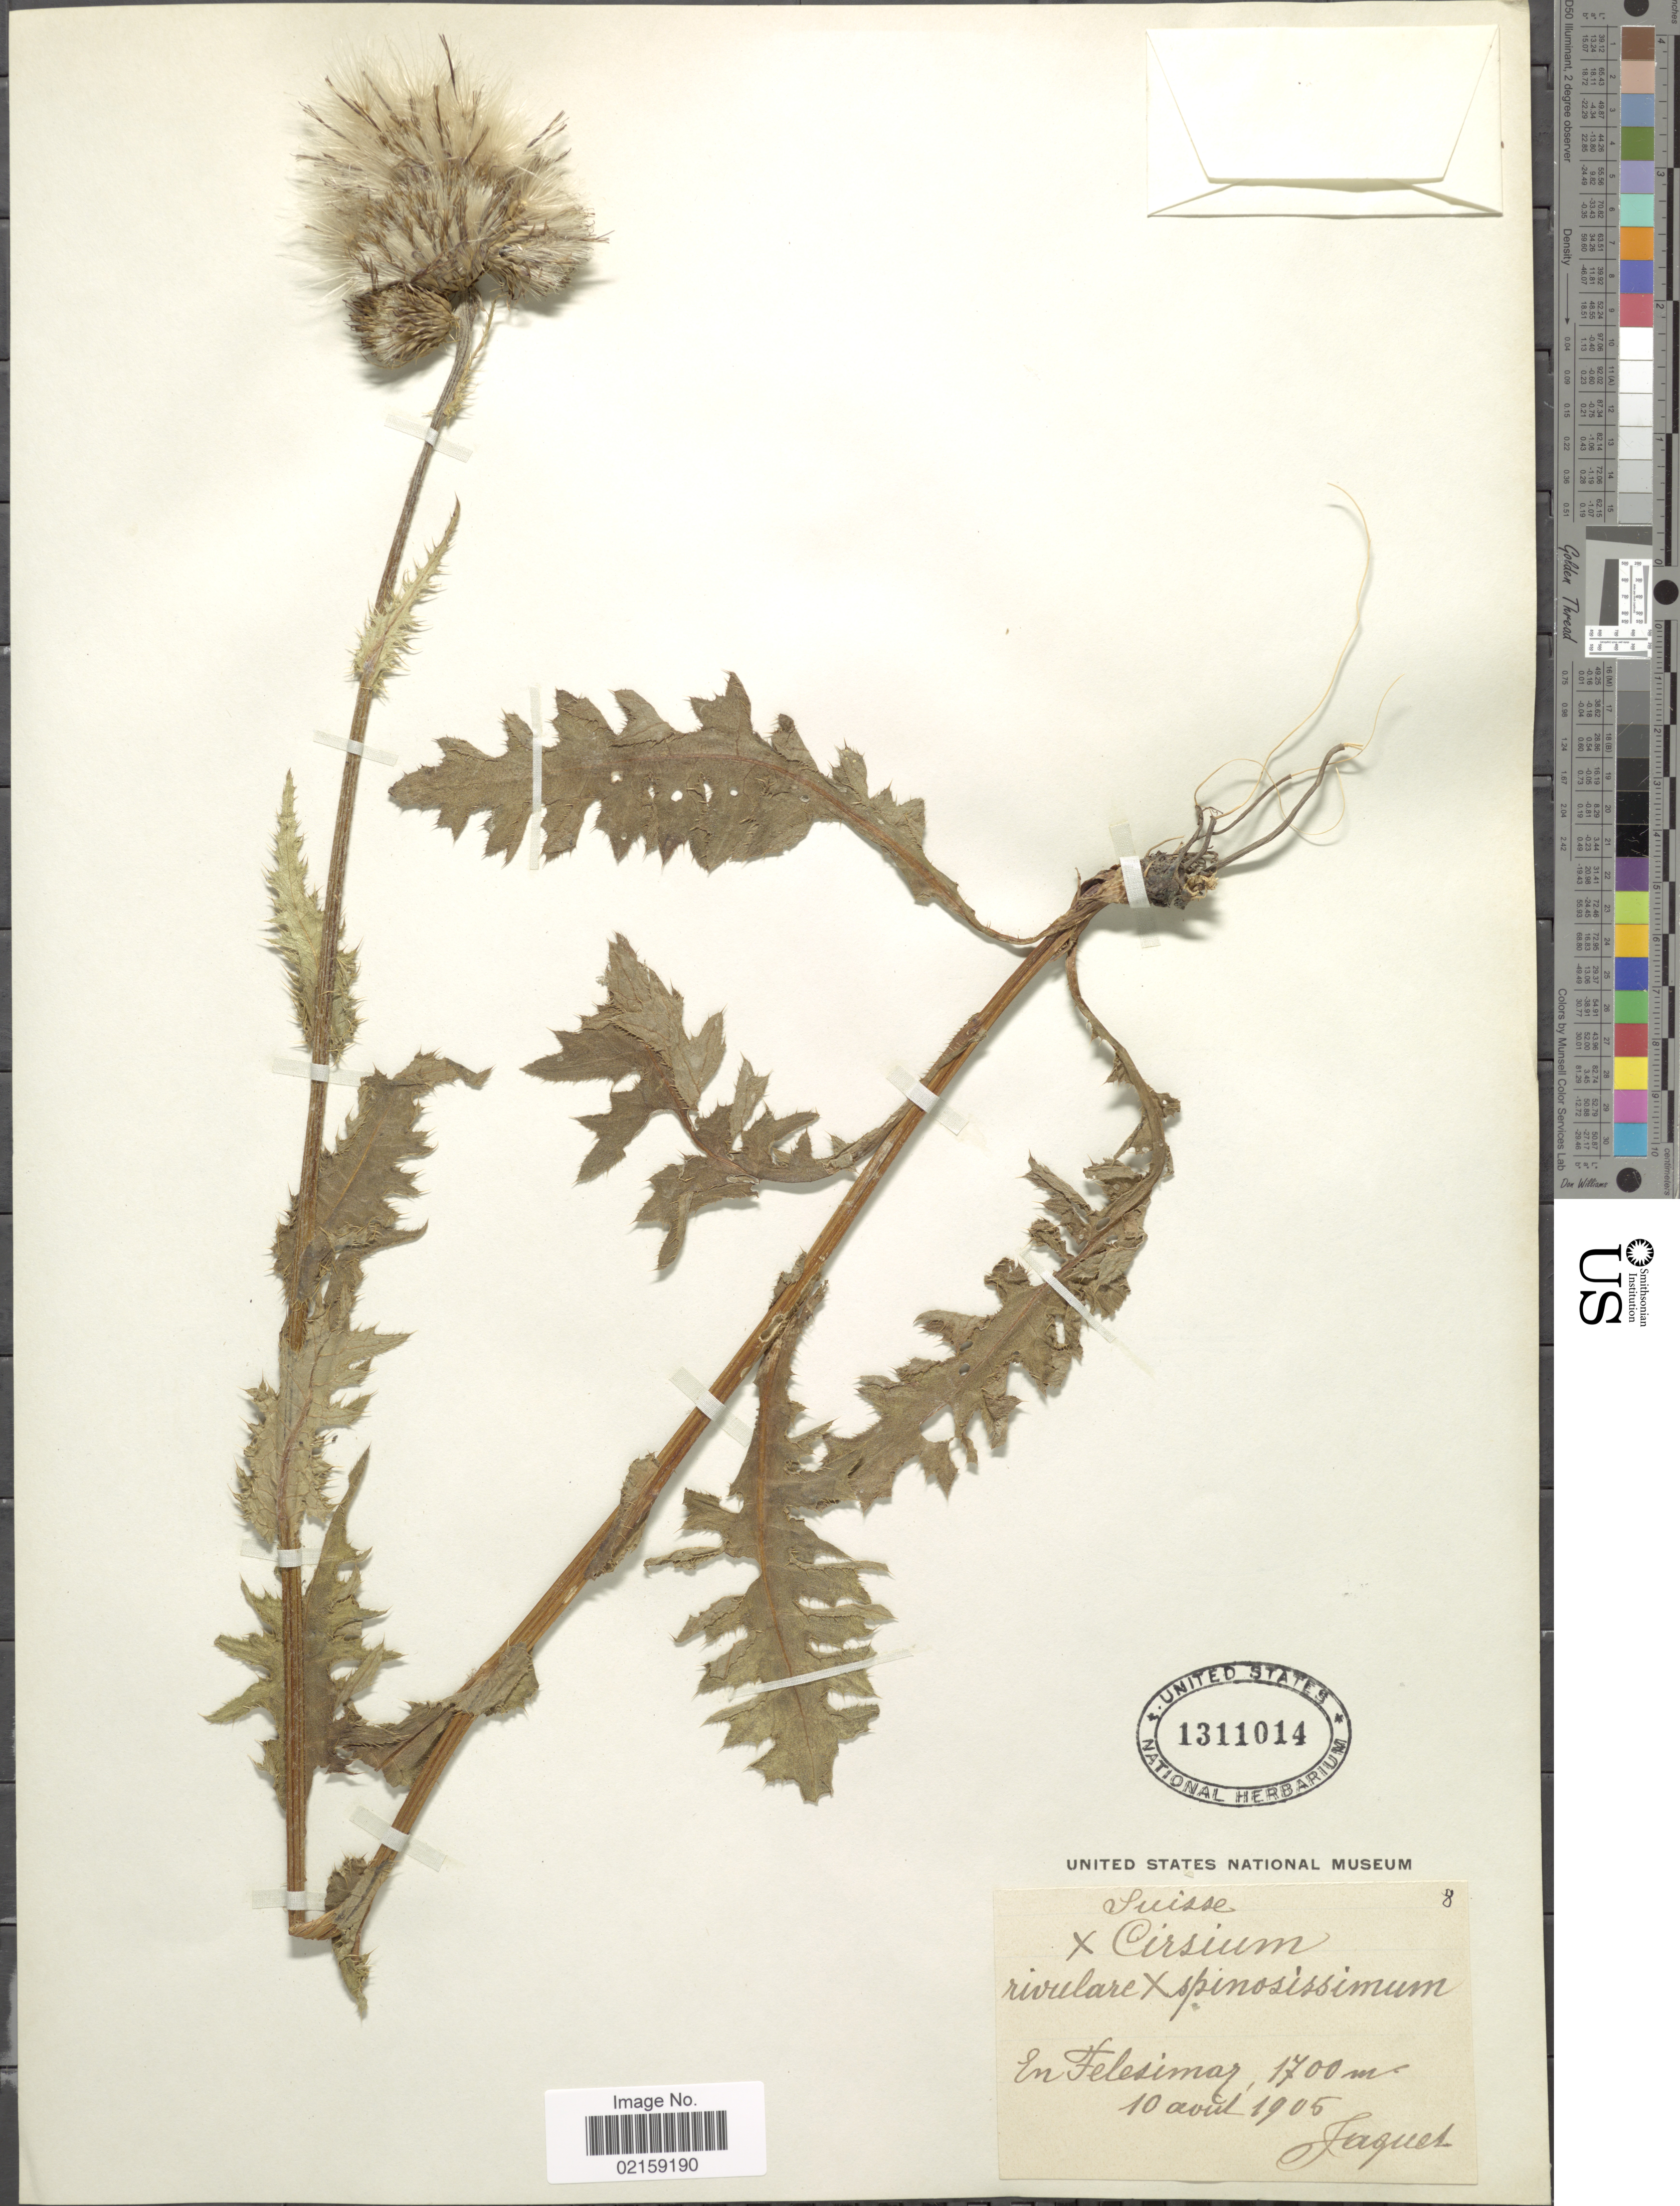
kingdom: Plantae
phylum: Tracheophyta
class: Magnoliopsida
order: Asterales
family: Asteraceae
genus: Cirsium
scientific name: Cirsium rivulare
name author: (Jacq.) All.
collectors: -. Jaquel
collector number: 8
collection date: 1905-04-10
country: Switzerland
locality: Suisse. En Felesimar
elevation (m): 1700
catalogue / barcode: US 1311014